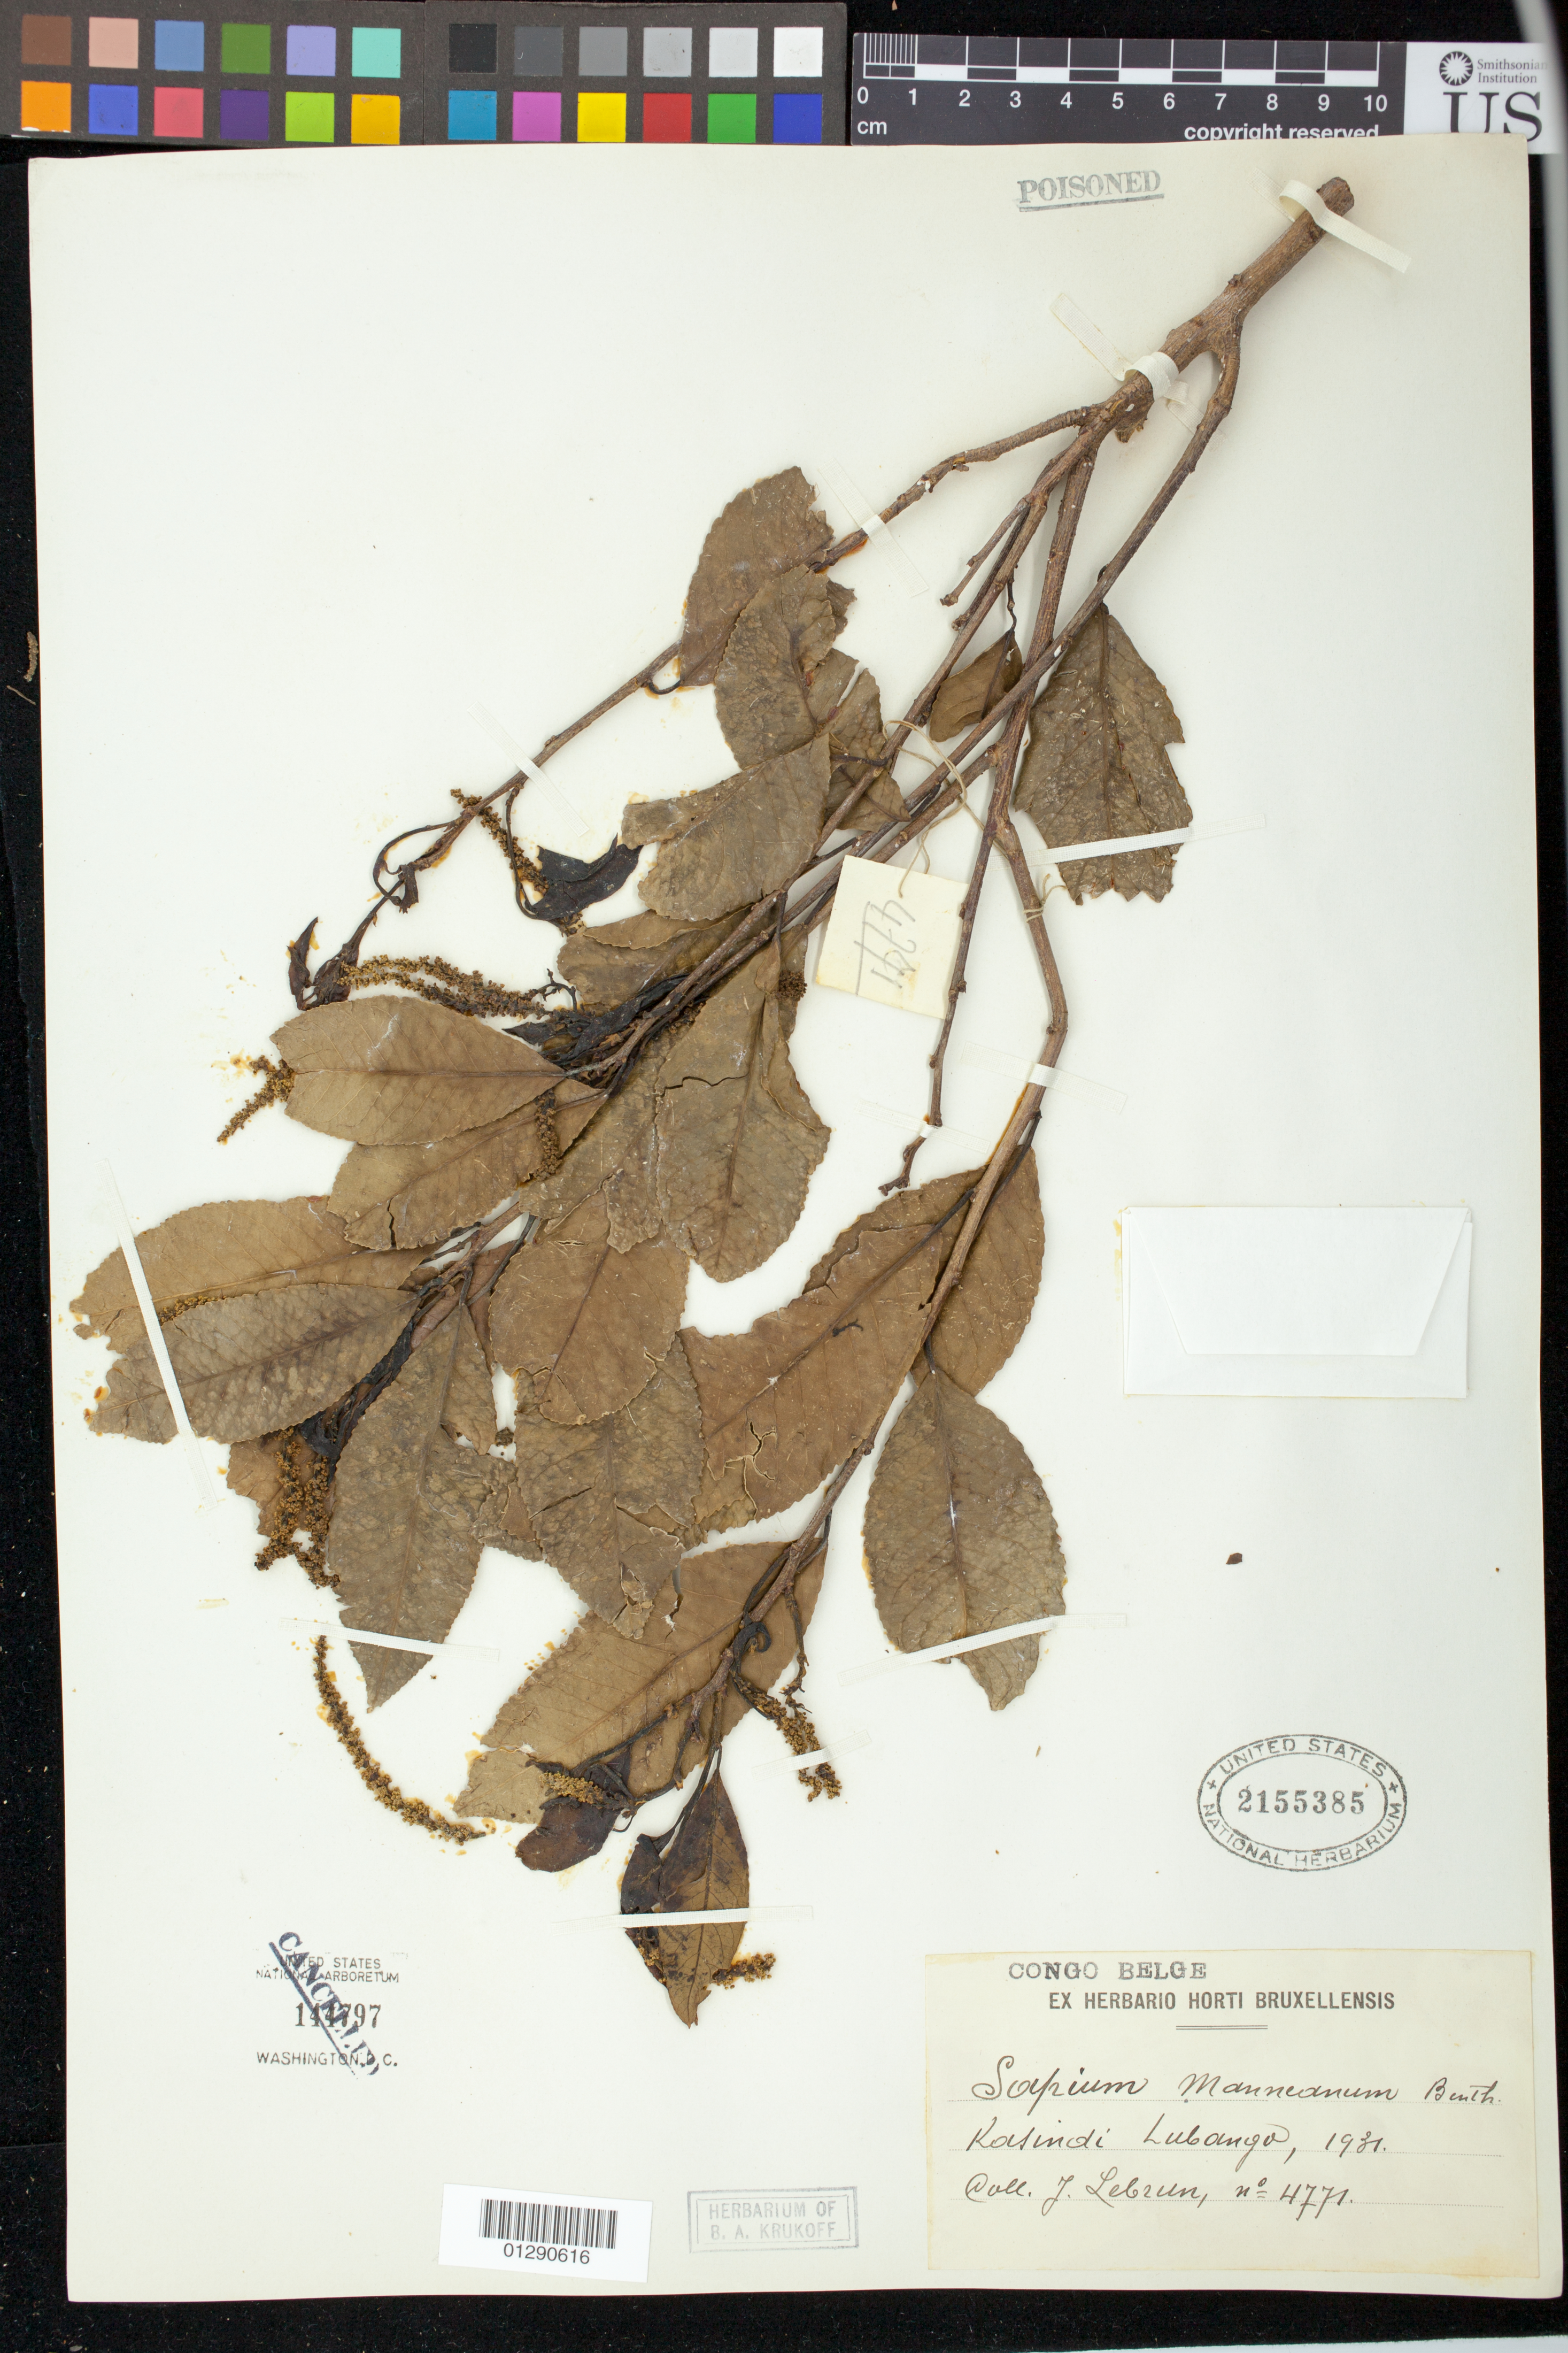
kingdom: Plantae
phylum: Tracheophyta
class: Magnoliopsida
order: Malpighiales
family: Euphorbiaceae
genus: Sapium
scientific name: Sapium mannianum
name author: Hiern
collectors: J. A. Lebrun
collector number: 4771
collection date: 1931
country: Congo, Democratic Republic of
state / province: Nord-Kivu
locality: Kasindi Lubanga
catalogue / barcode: US 2155385